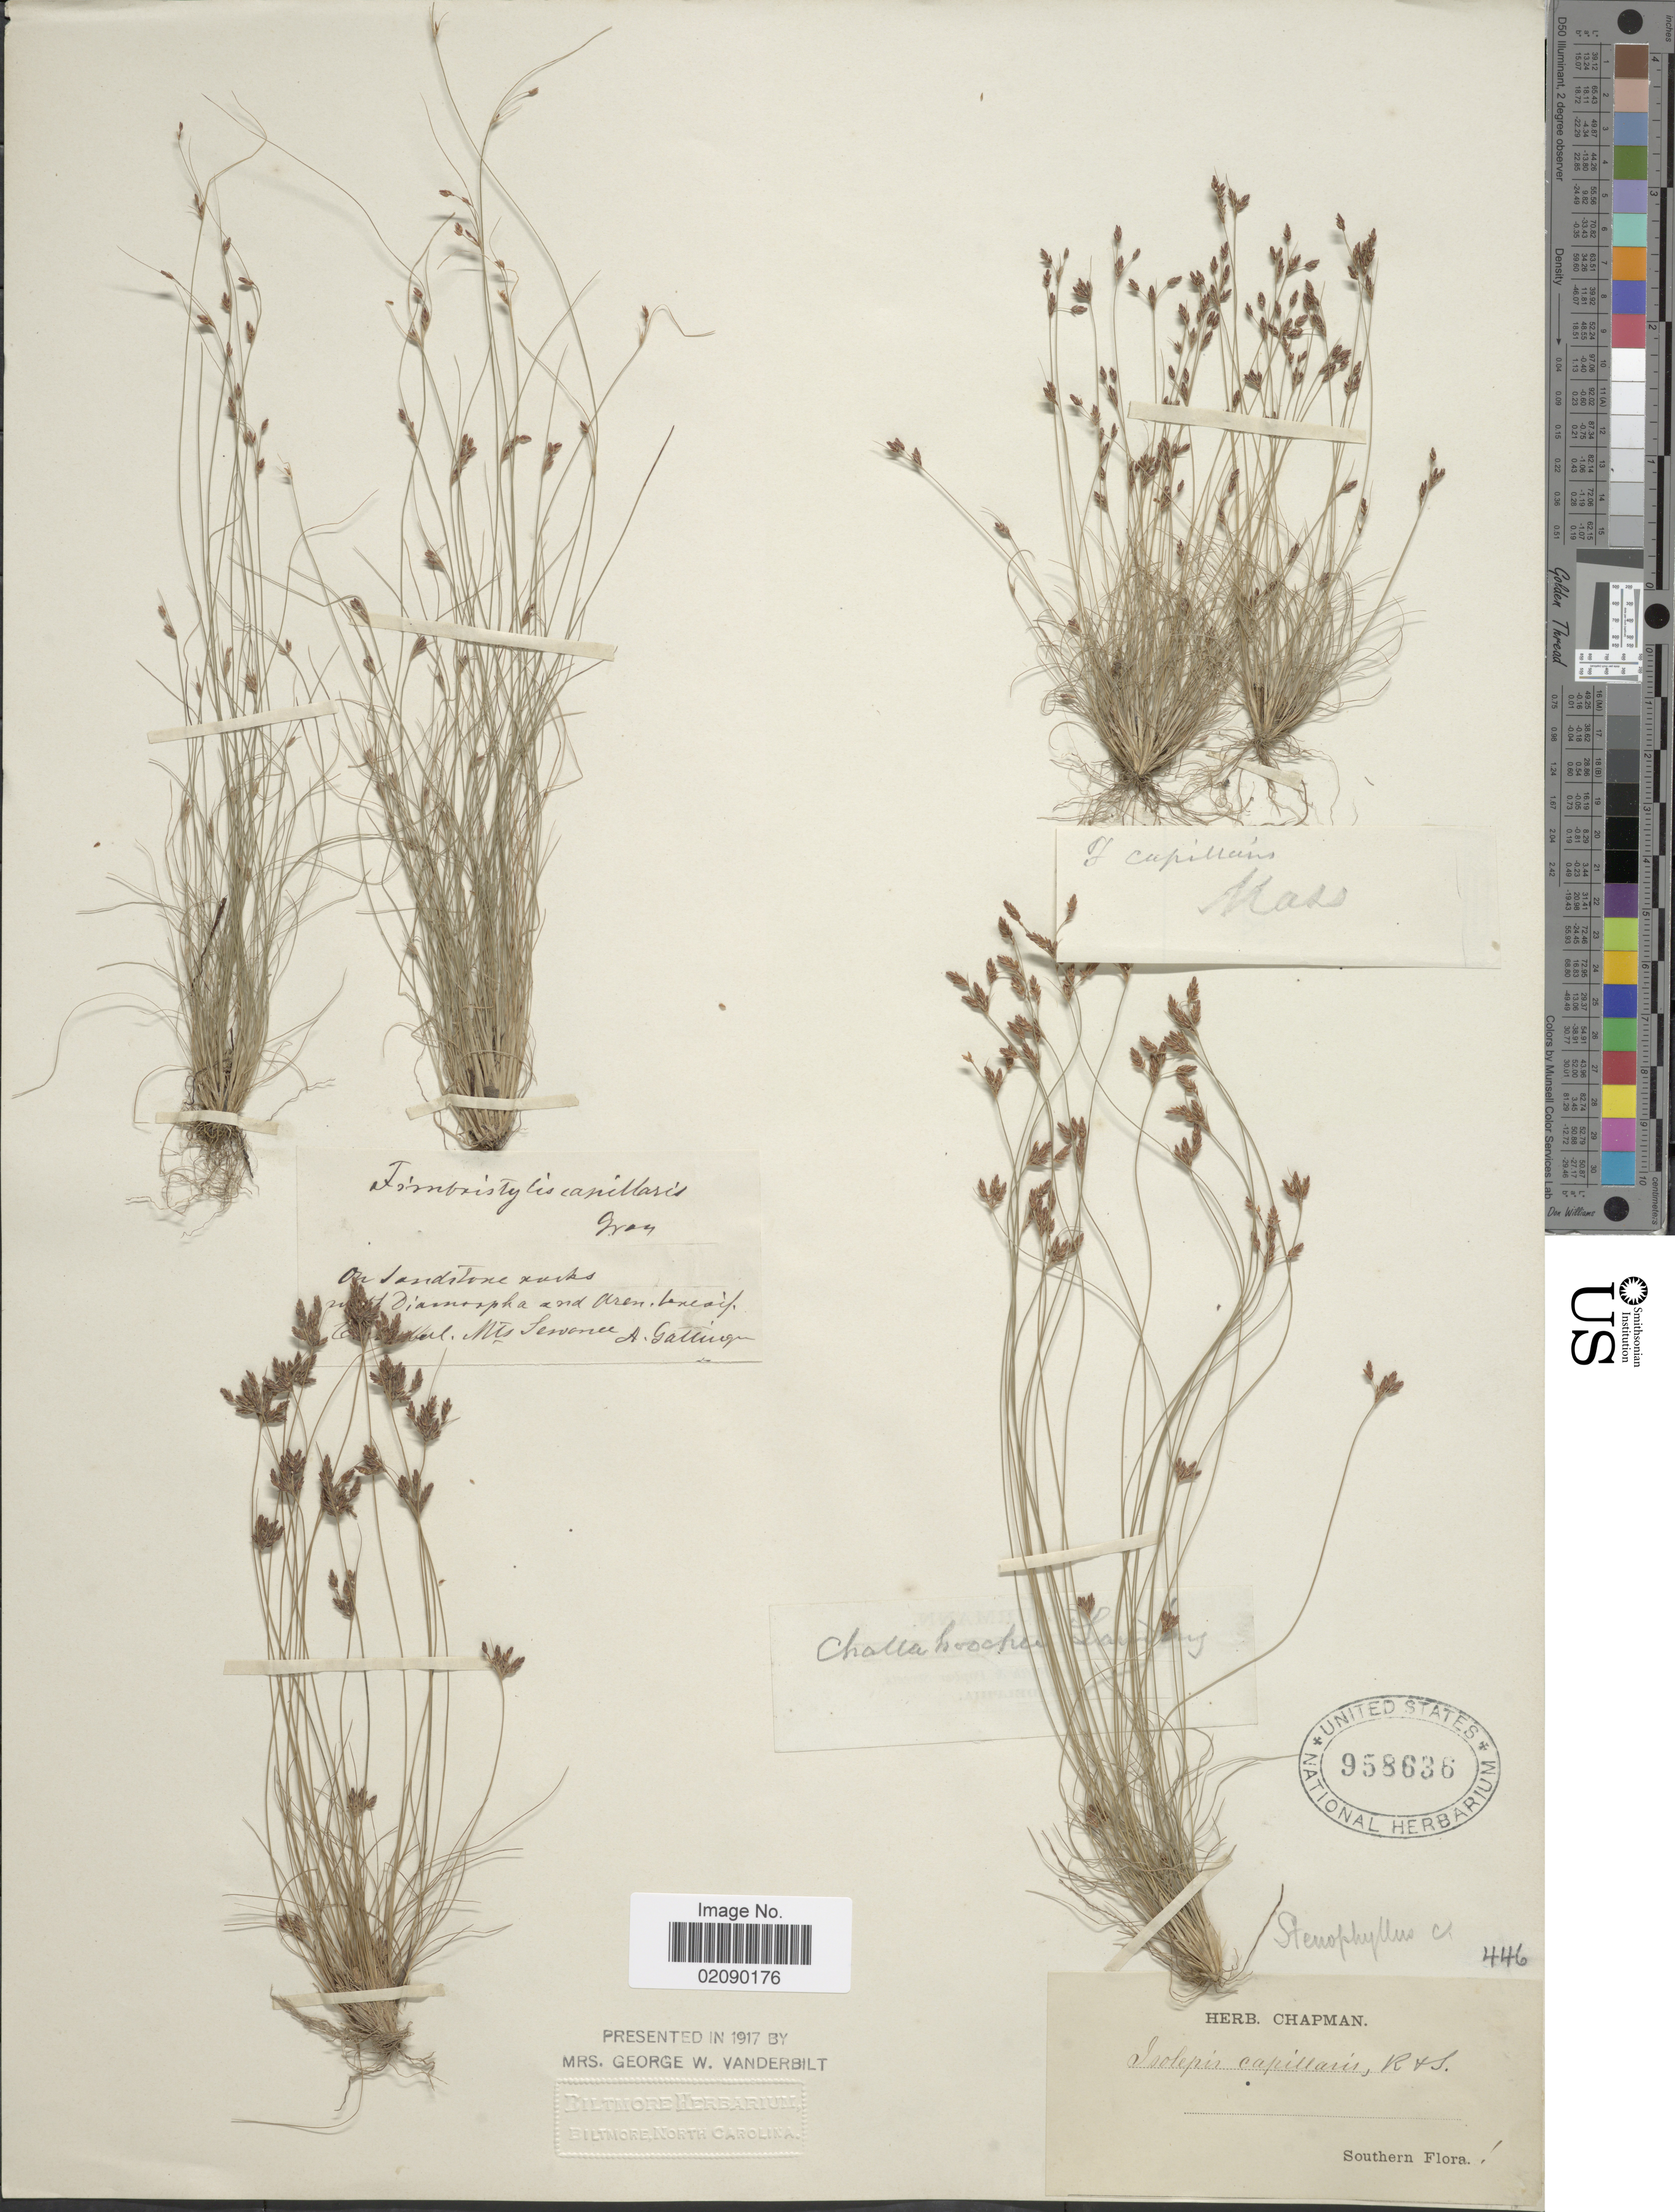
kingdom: Plantae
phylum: Tracheophyta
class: Liliopsida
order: Poales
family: Cyperaceae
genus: Bulbostylis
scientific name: Bulbostylis capillaris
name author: (L.) Kunth ex C.B. Clarke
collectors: ex herb. Chapman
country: United States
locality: Southern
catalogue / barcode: US 958636